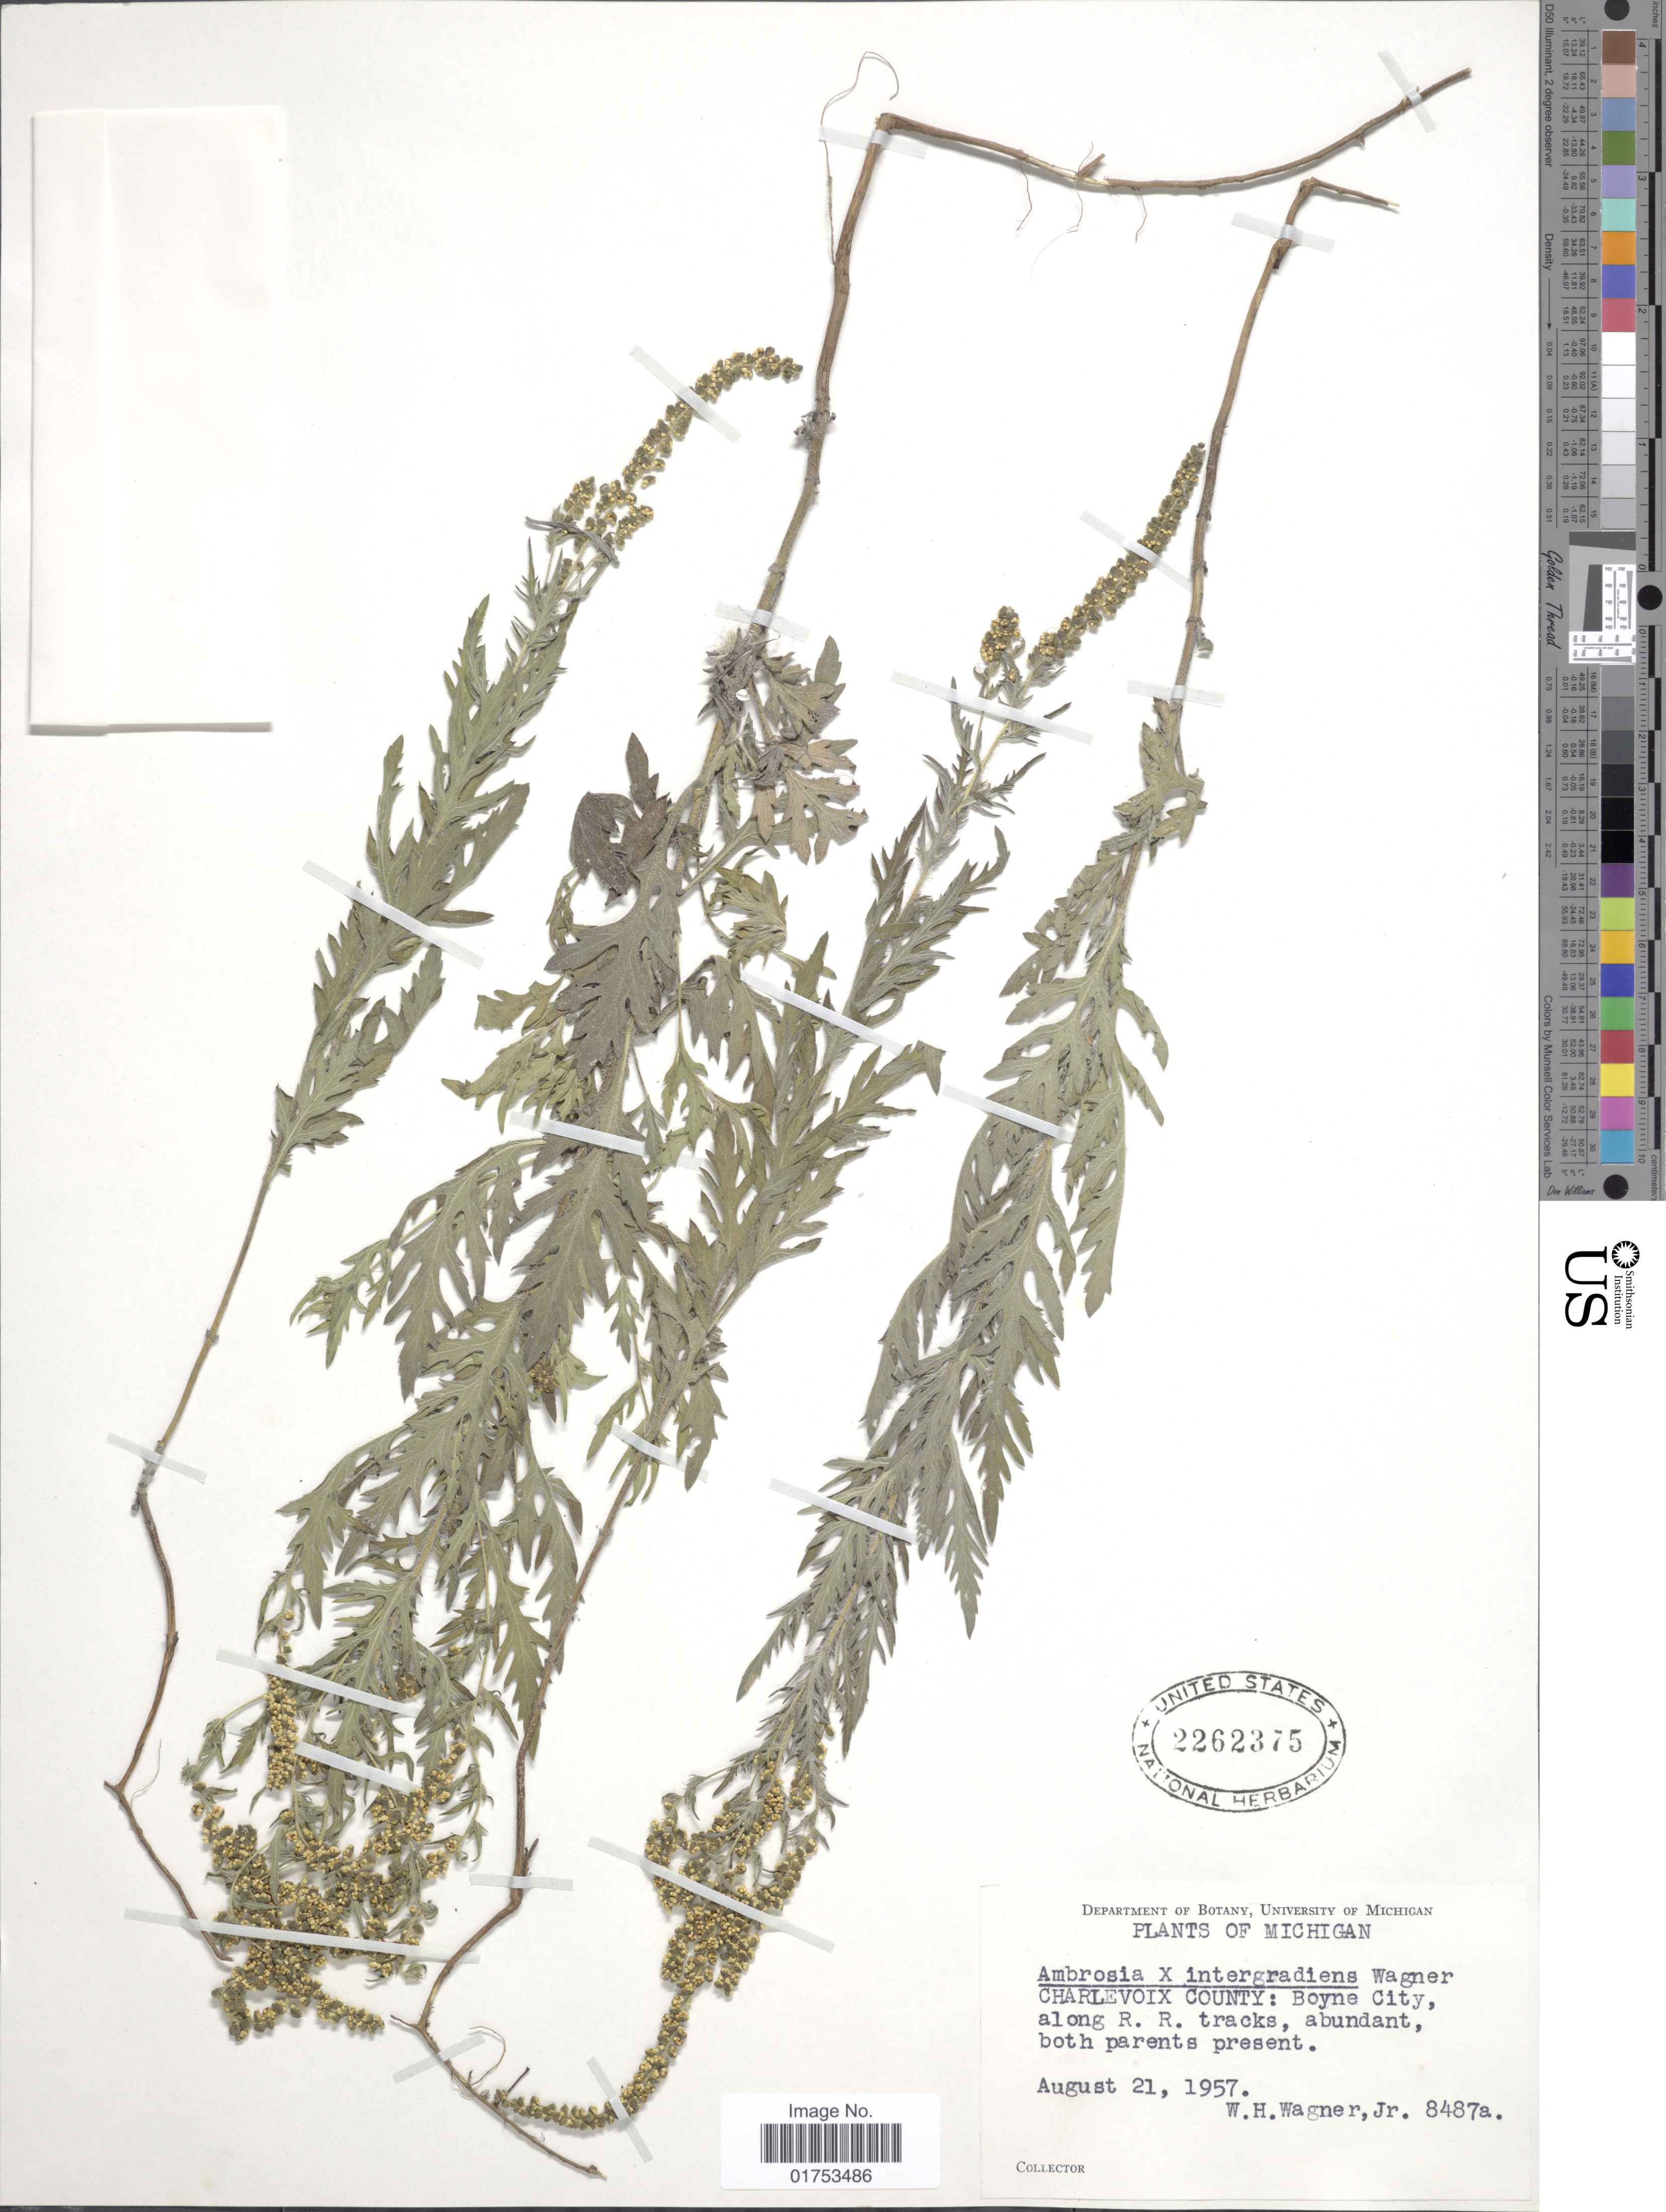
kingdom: Plantae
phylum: Tracheophyta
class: Magnoliopsida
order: Asterales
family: Asteraceae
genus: Ambrosia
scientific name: Ambrosia x intergradiens W.H. Wagner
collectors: W. H. Wagner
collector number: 8487a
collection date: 1957-08-21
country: United States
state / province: Michigan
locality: Charlevoix County: Boyne City, along R.R. tracks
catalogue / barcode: US 2262375